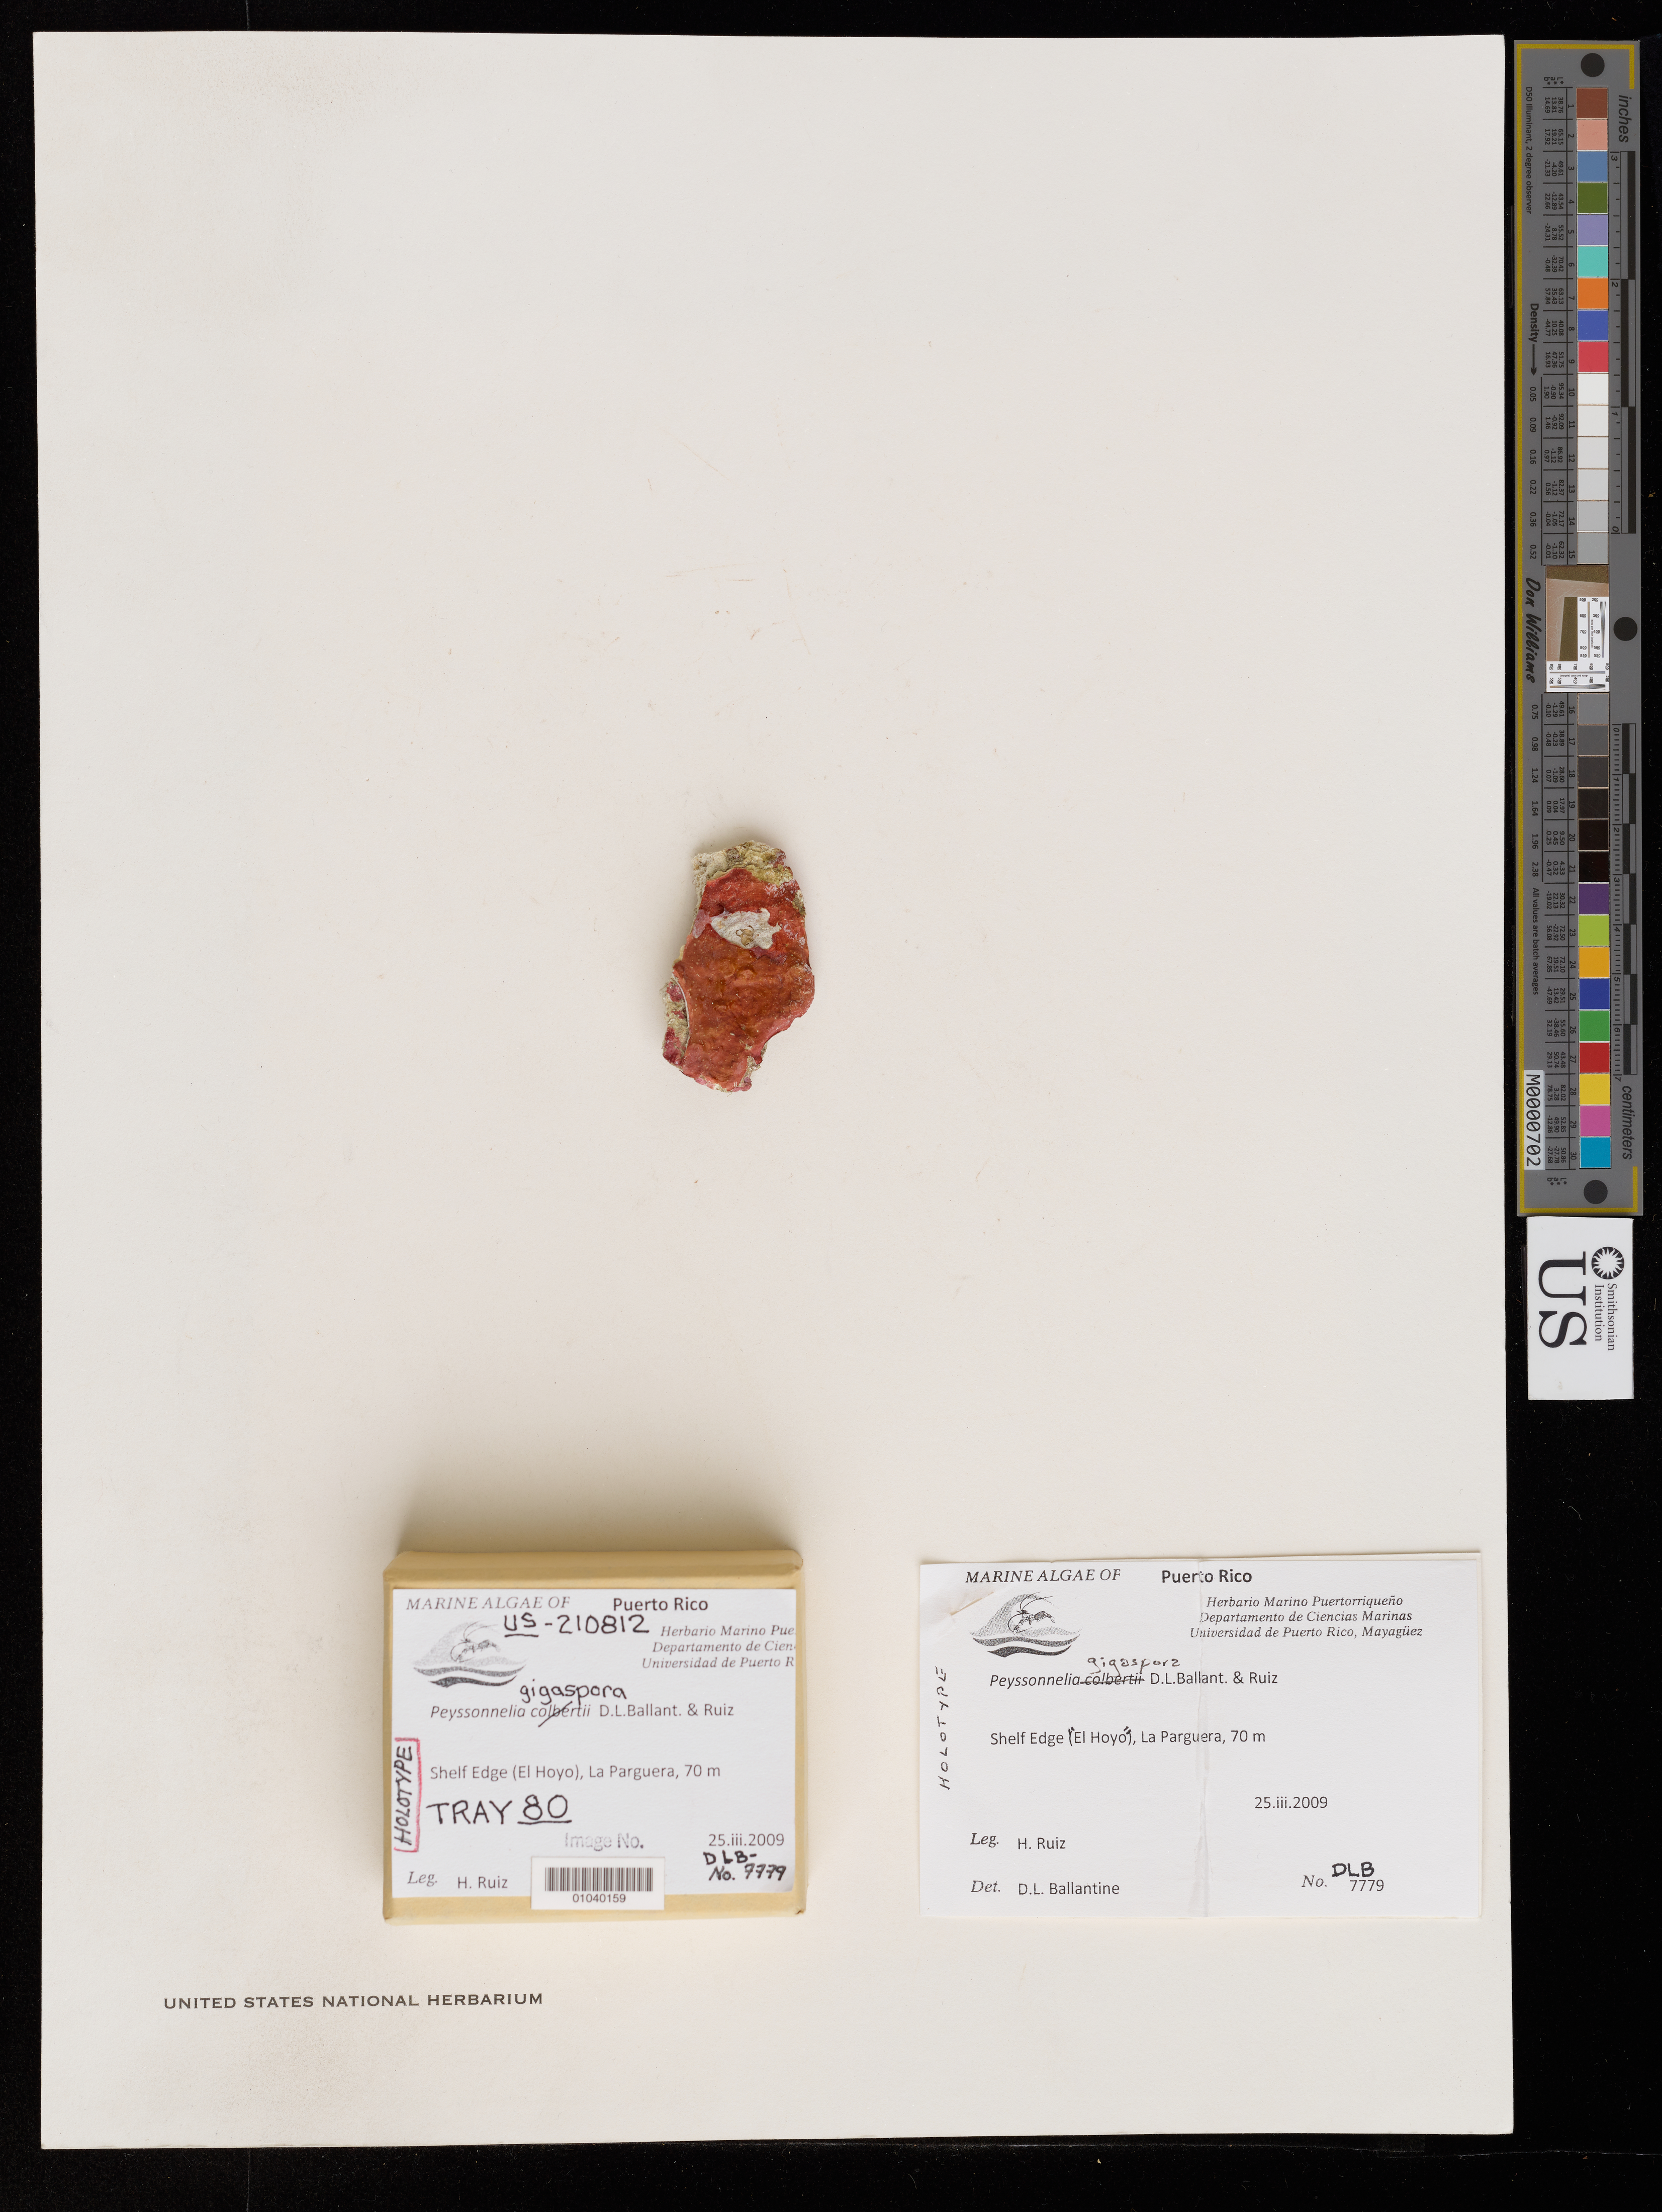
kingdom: Plantae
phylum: Rhodophyta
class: Florideophyceae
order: Peyssonneliales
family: Peyssonneliaceae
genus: Peyssonnelia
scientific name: Peyssonnelia gigaspora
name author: D.L. Ballant. & H.Ruiz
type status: Holotype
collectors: H. Ruiz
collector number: DLB 7779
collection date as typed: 25 Mar 2009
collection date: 2009-03-25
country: Puerto Rico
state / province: Lajas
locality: La Parguera, Shelf Edge ("El Hoyo")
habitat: Depth 70 m.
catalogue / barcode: US 210812